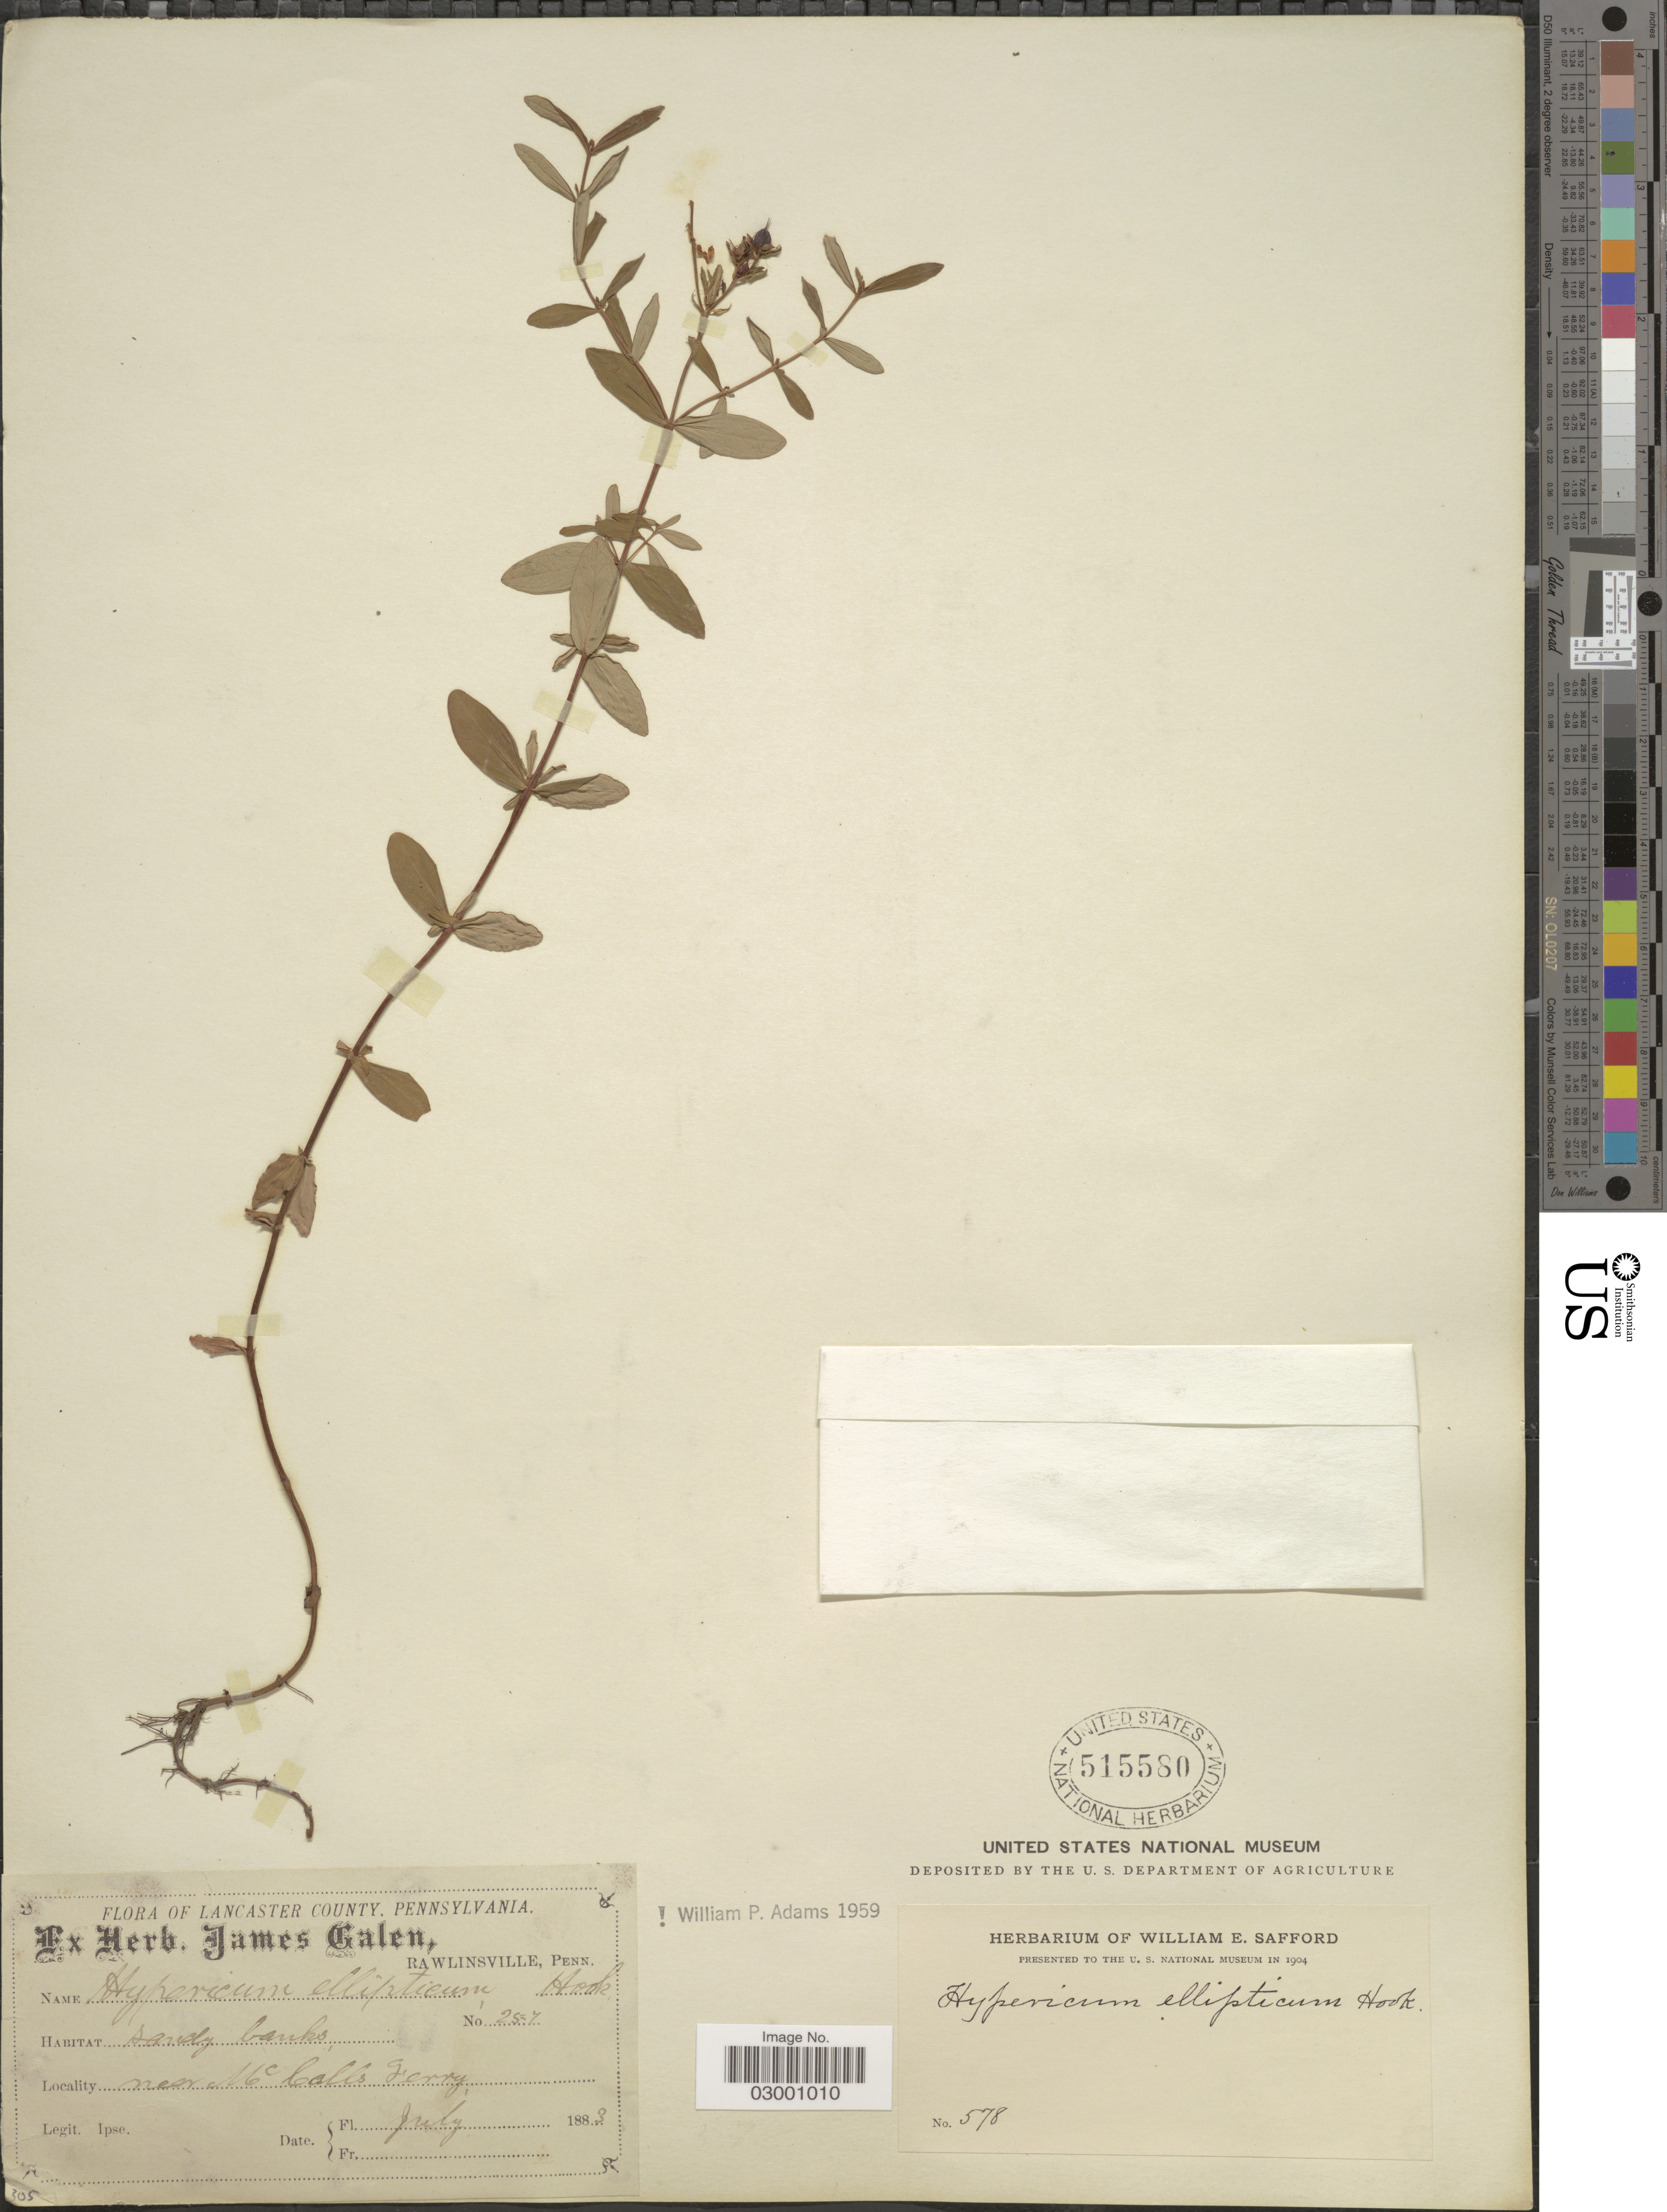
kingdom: Plantae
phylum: Tracheophyta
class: Magnoliopsida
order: Malpighiales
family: Hypericaceae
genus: Hypericum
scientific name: Hypericum ellipticum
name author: Hook.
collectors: J. Galen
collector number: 257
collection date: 1883-07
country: United States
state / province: Pennsylvania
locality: Lancaster County. Near McCalls Ferry.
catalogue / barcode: US 515580